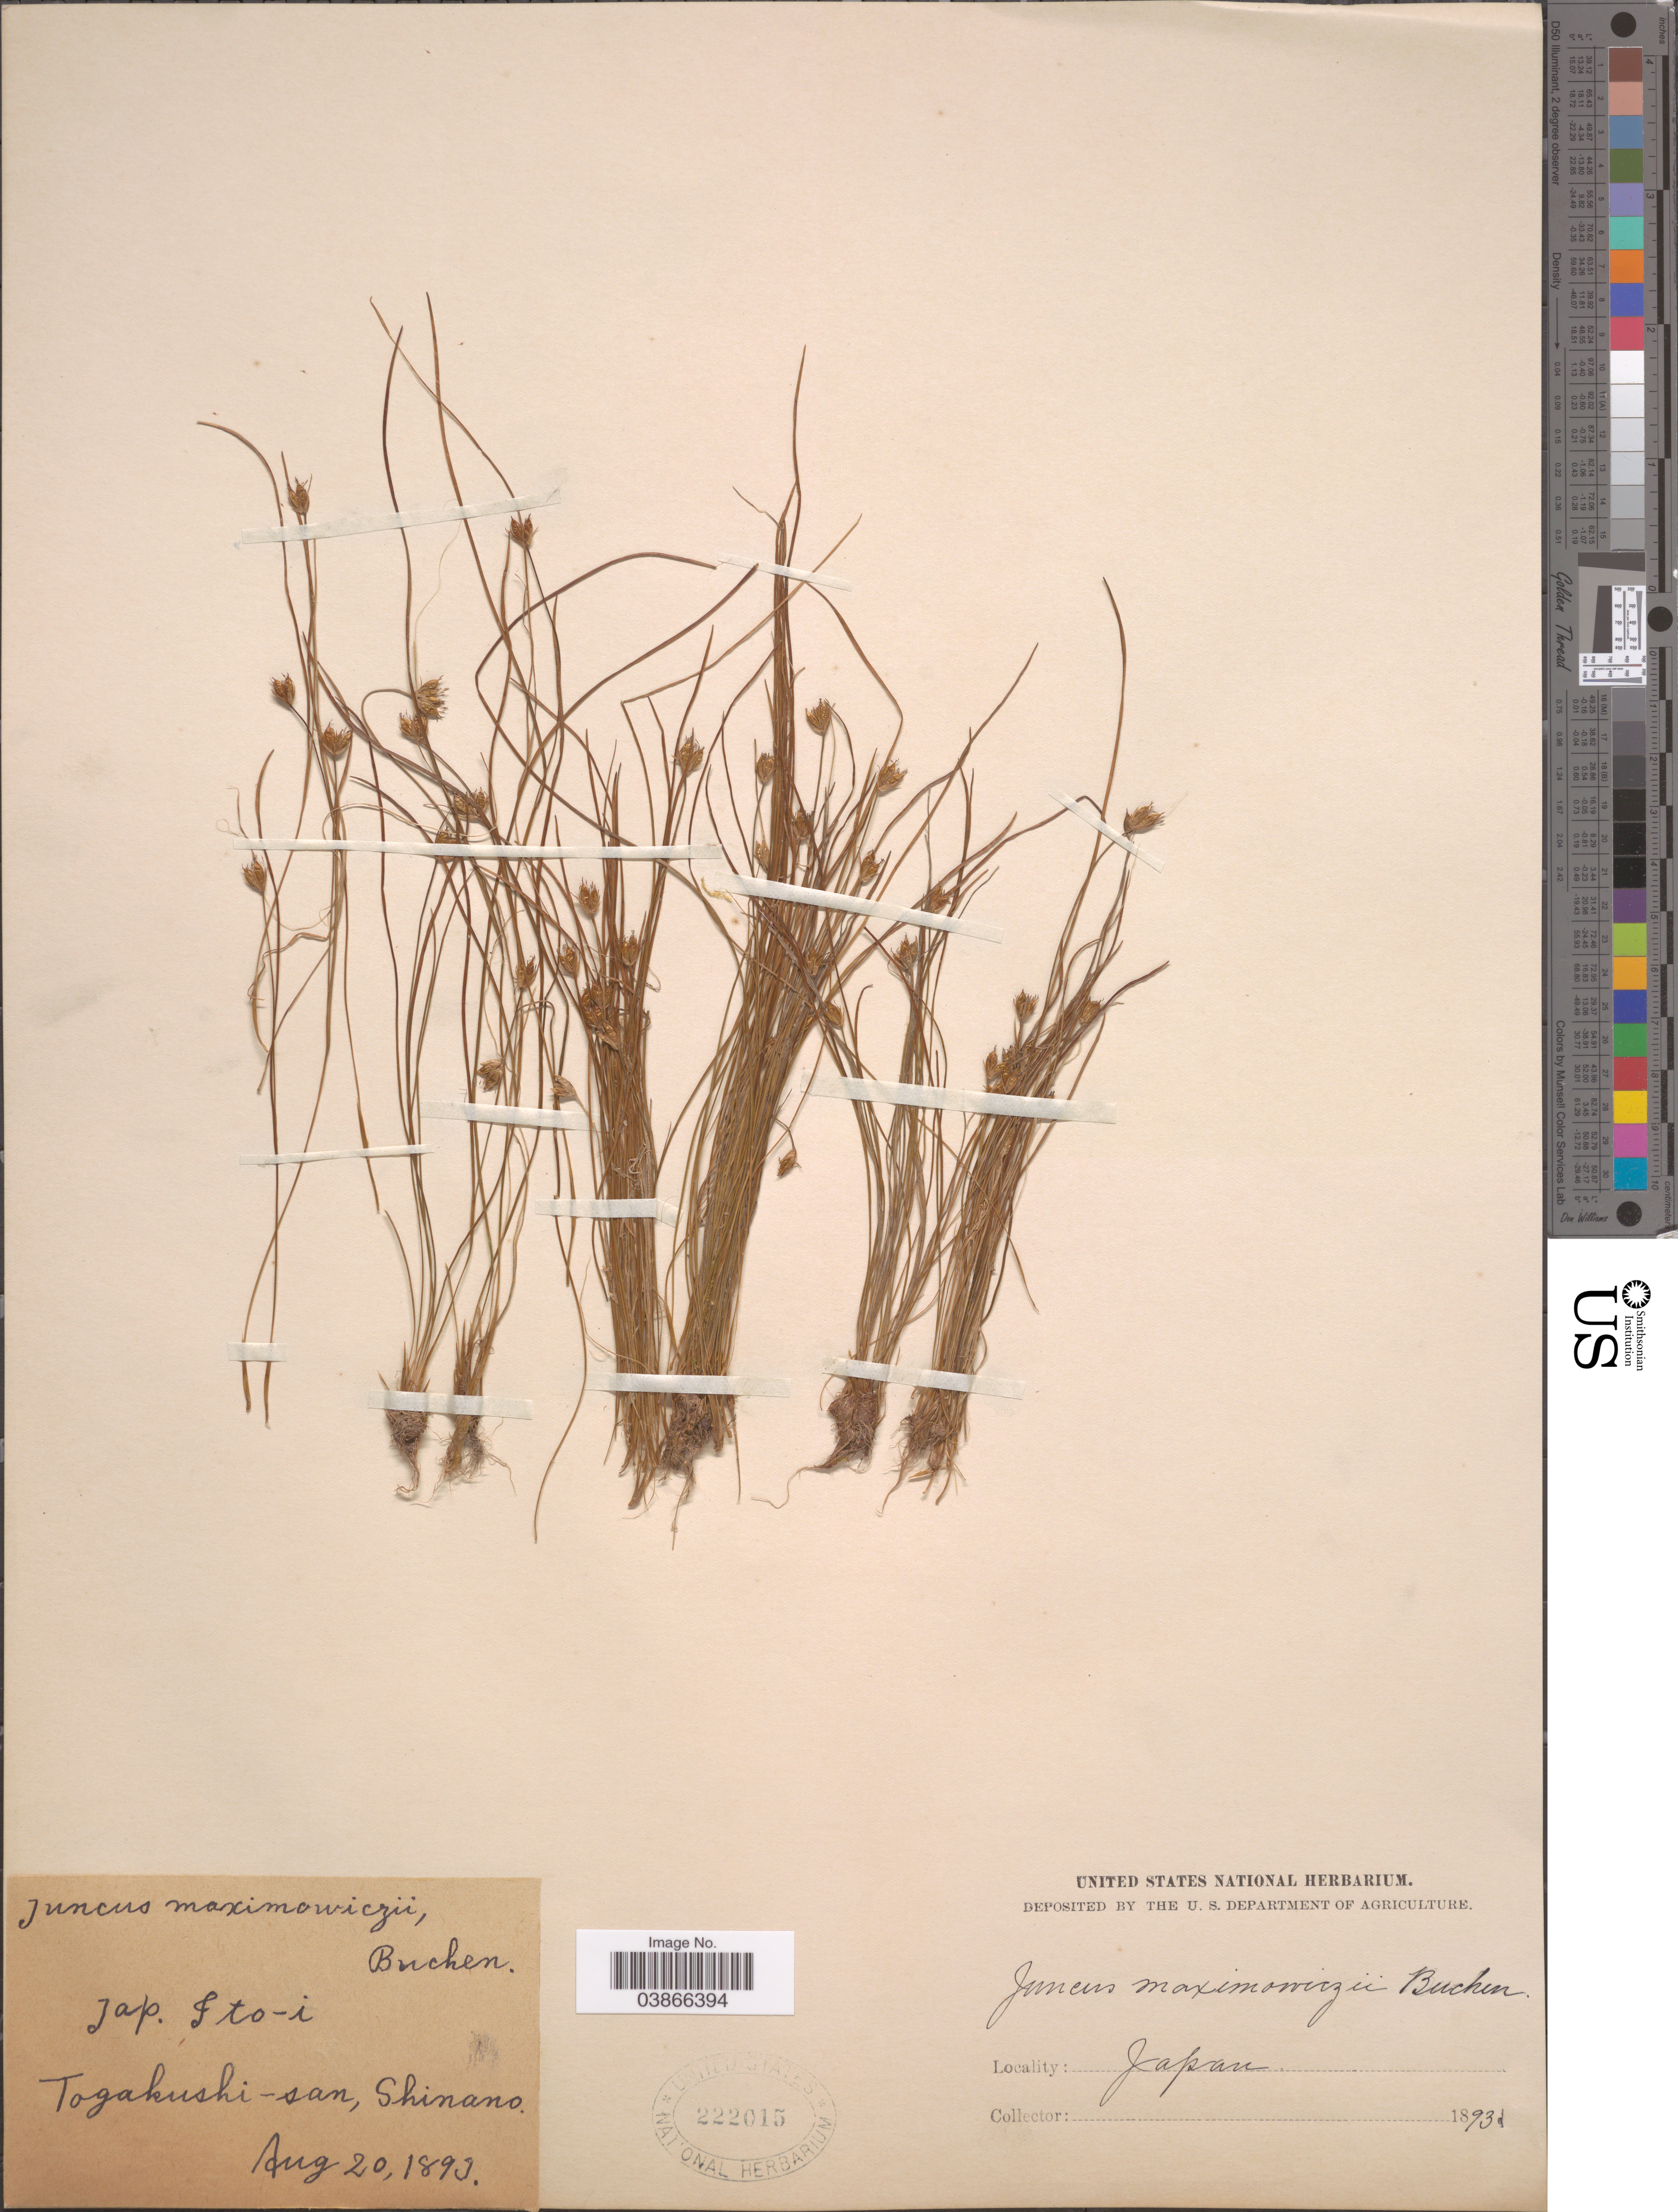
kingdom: Plantae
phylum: Tracheophyta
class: Liliopsida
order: Poales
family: Juncaceae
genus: Juncus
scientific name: Juncus maximowiczii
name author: Buchenau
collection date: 1893-08-20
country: Japan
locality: Togakushi-san, Shinano.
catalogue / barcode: US 222015